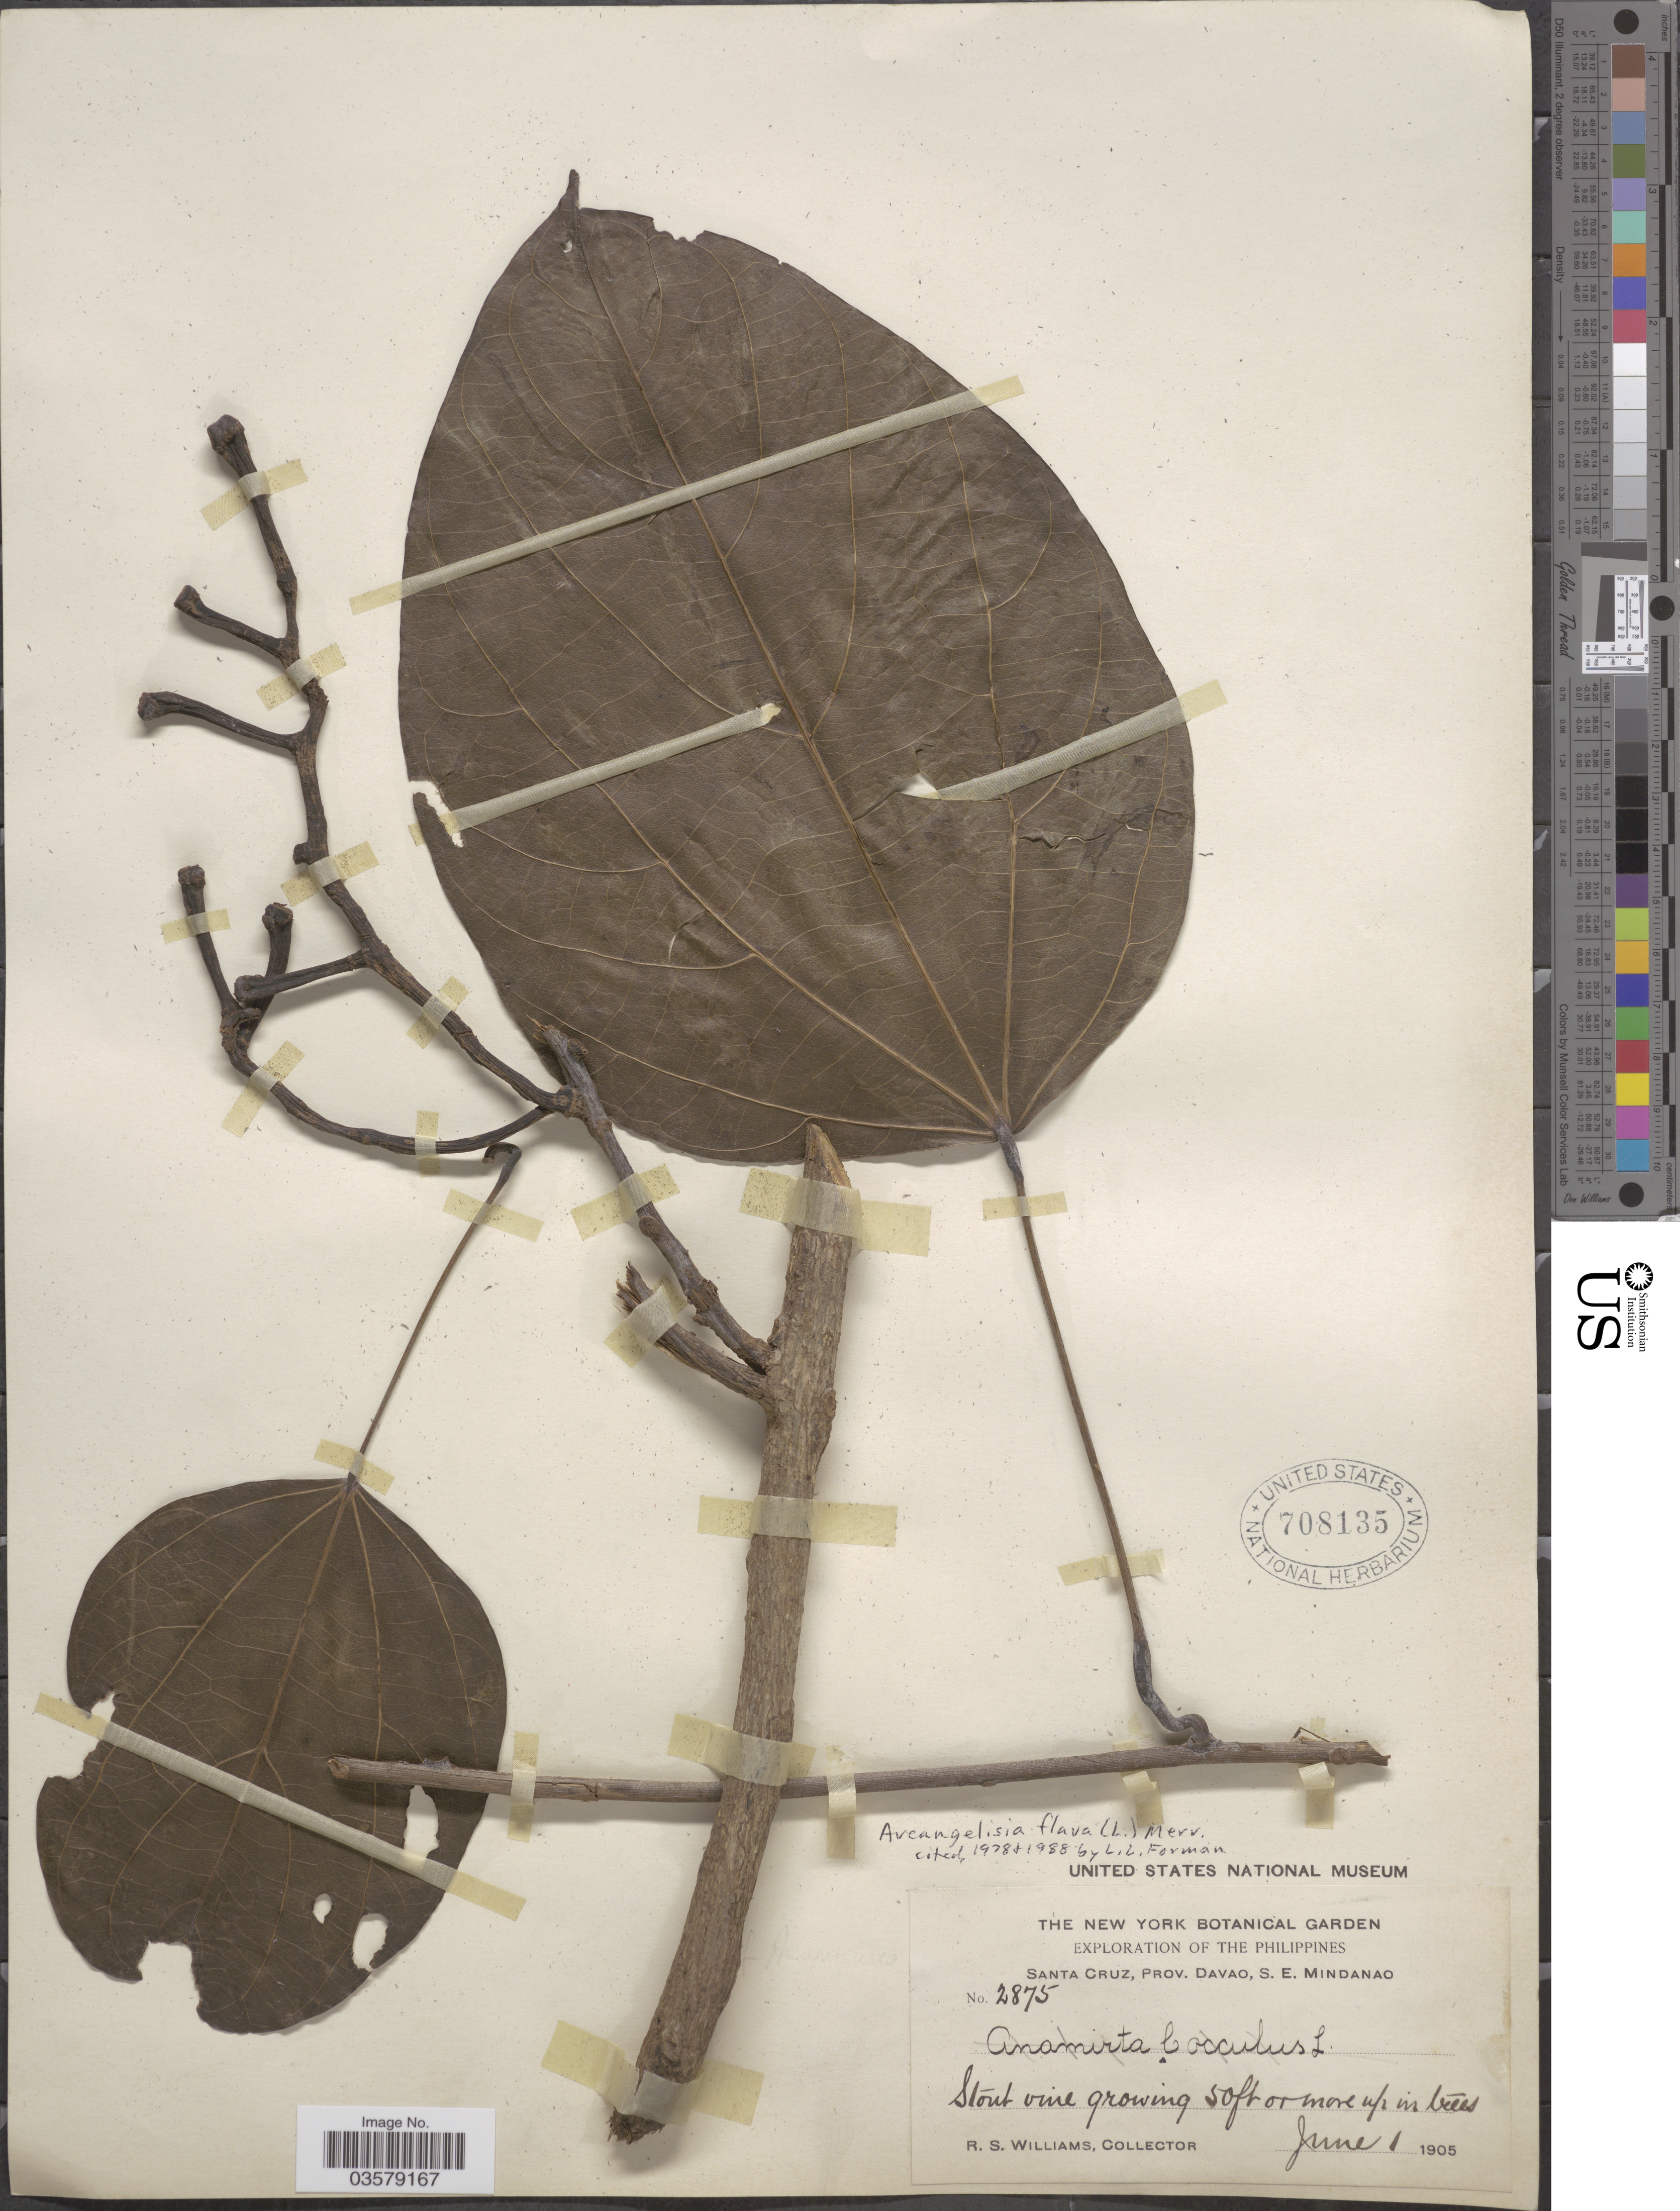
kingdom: Plantae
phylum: Tracheophyta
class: Magnoliopsida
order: Ranunculales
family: Menispermaceae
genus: Arcangelisia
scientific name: Arcangelisia flava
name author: (L.) Merr.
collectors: R. S. Williams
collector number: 2875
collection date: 1905-06-01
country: Philippines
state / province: Davao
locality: Santa Cruz, Prov. Davao, S.E. Mindanao.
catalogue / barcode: US 708135